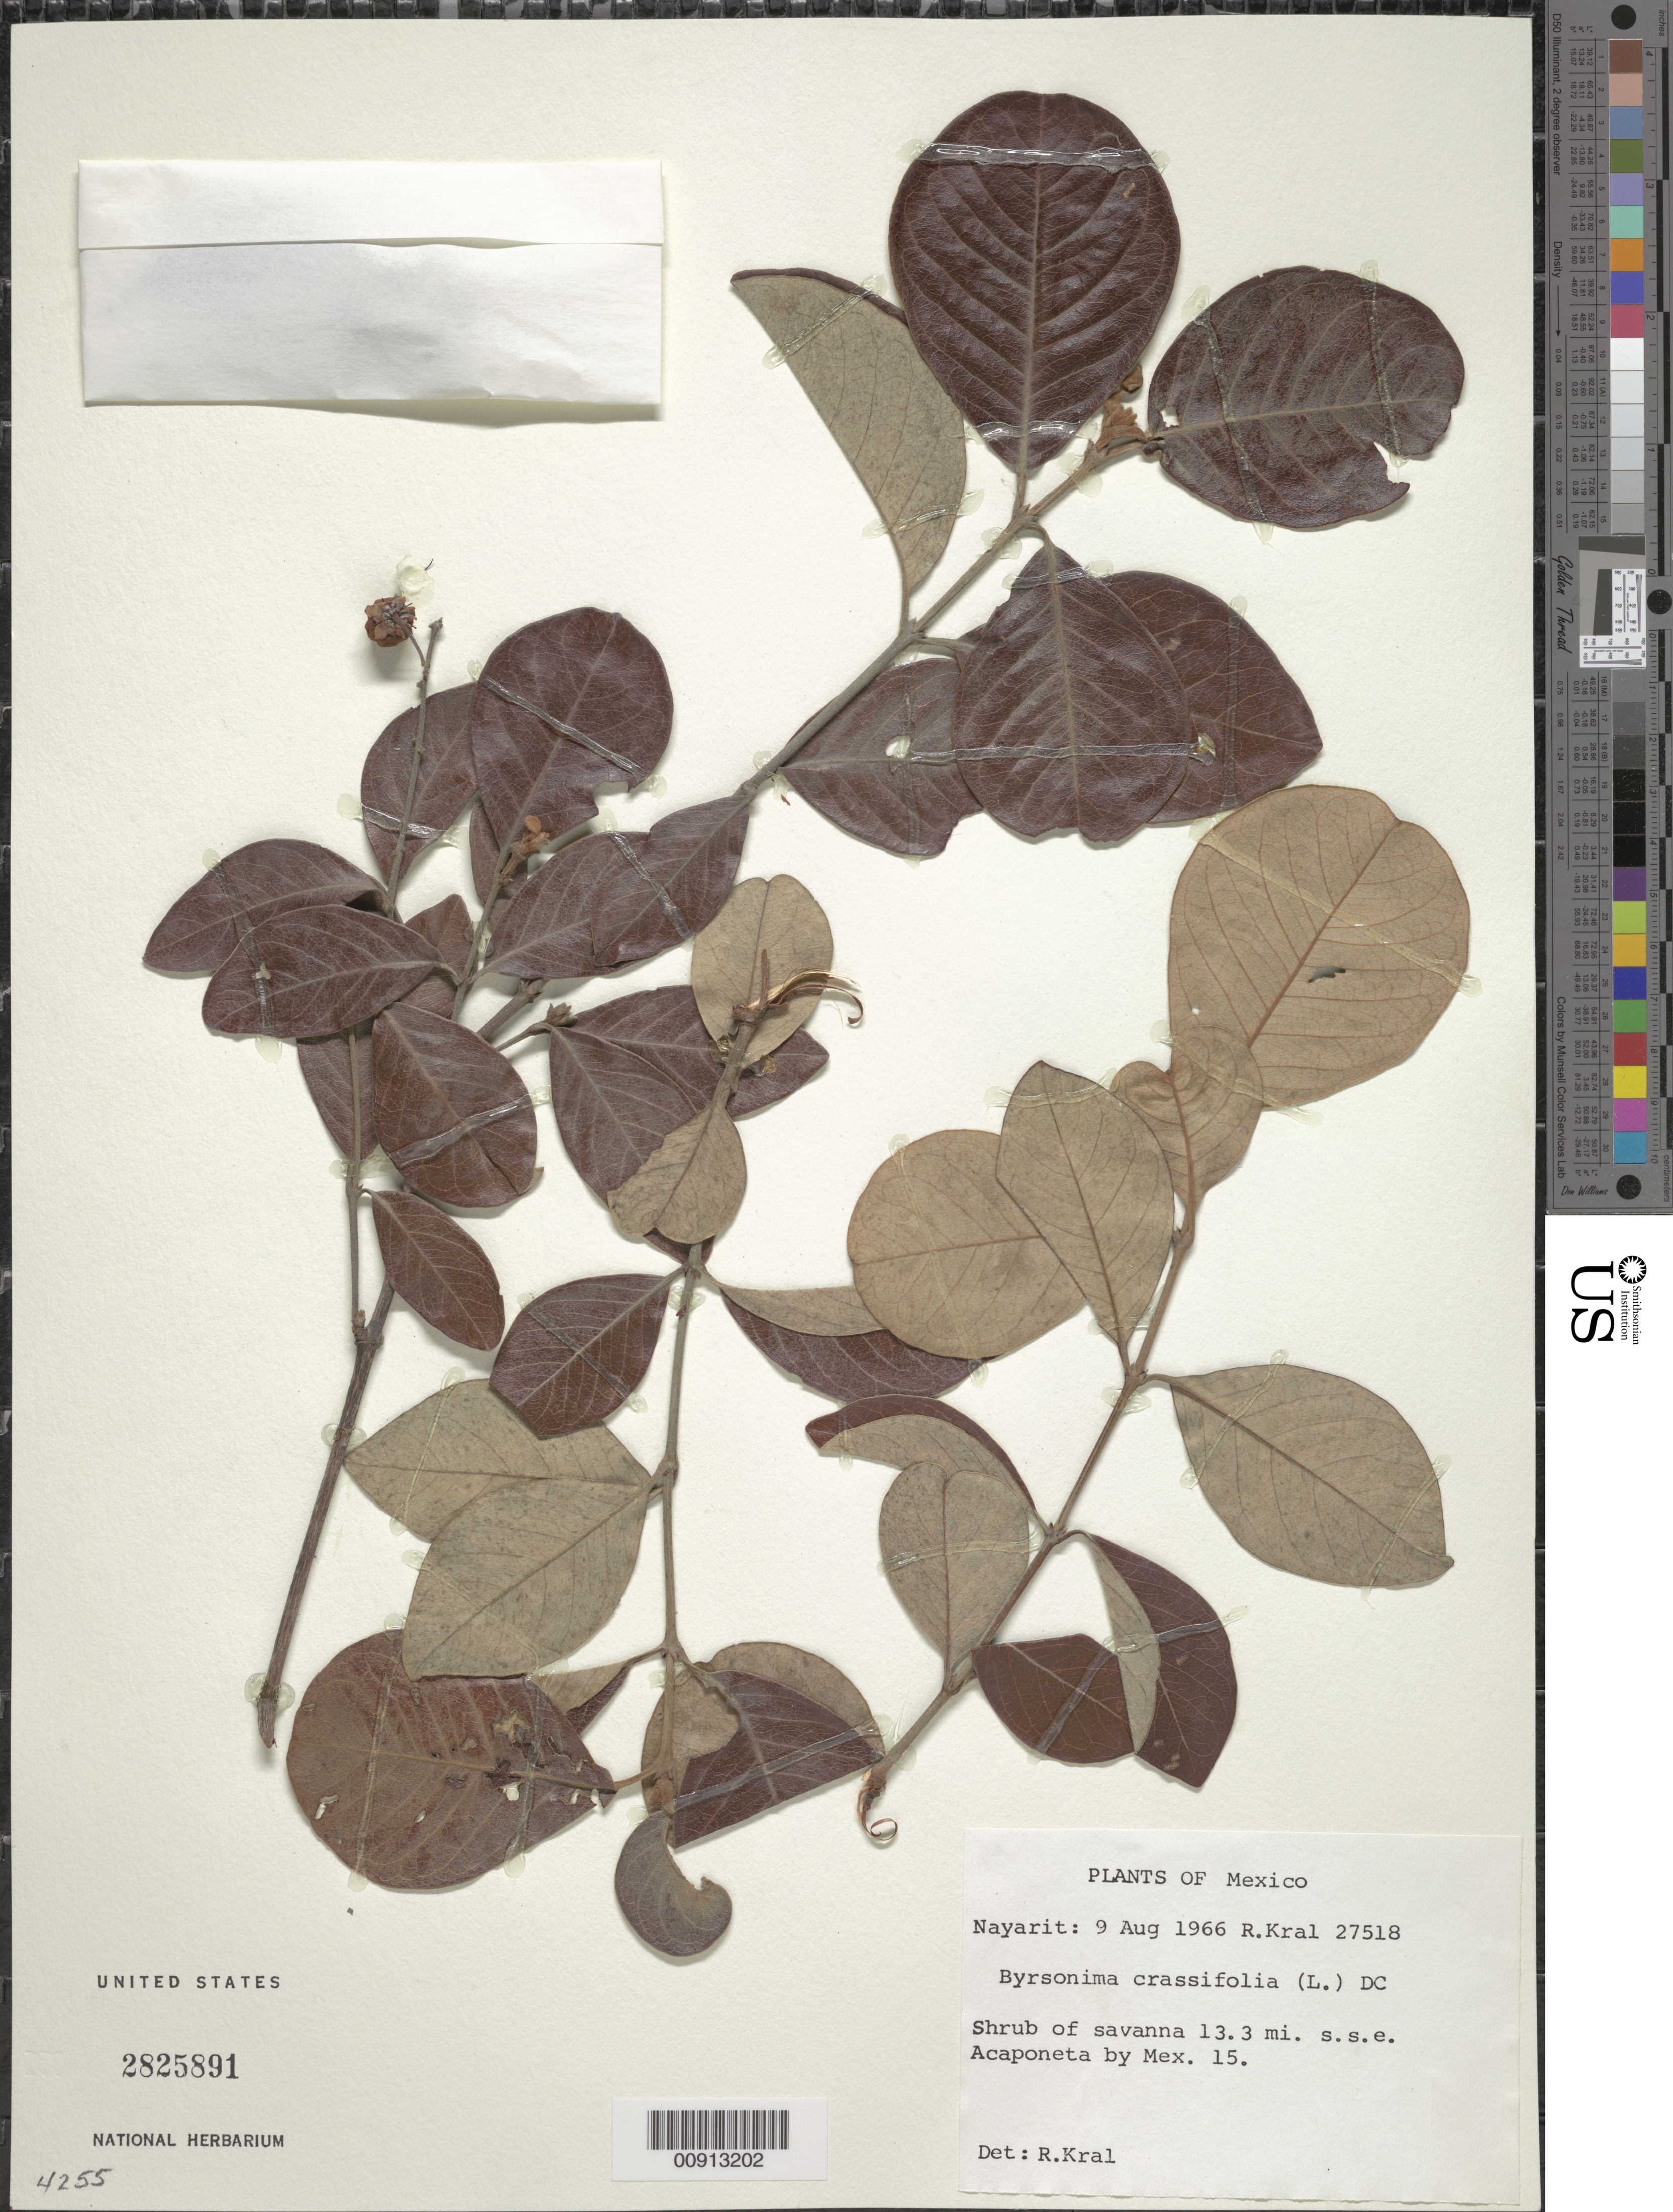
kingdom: Plantae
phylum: Tracheophyta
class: Magnoliopsida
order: Malpighiales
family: Malpighiaceae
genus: Byrsonima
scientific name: Byrsonima crassifolia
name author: (L.) Kunth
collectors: R. Kral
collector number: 27518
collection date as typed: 09 Aug 1966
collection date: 1966-08-09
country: Mexico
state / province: Nayarit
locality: Nayarit: 13.3 mi. s.s.e. Acaponeta by Mex. 15.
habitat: Savanna.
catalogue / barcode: US 2825891